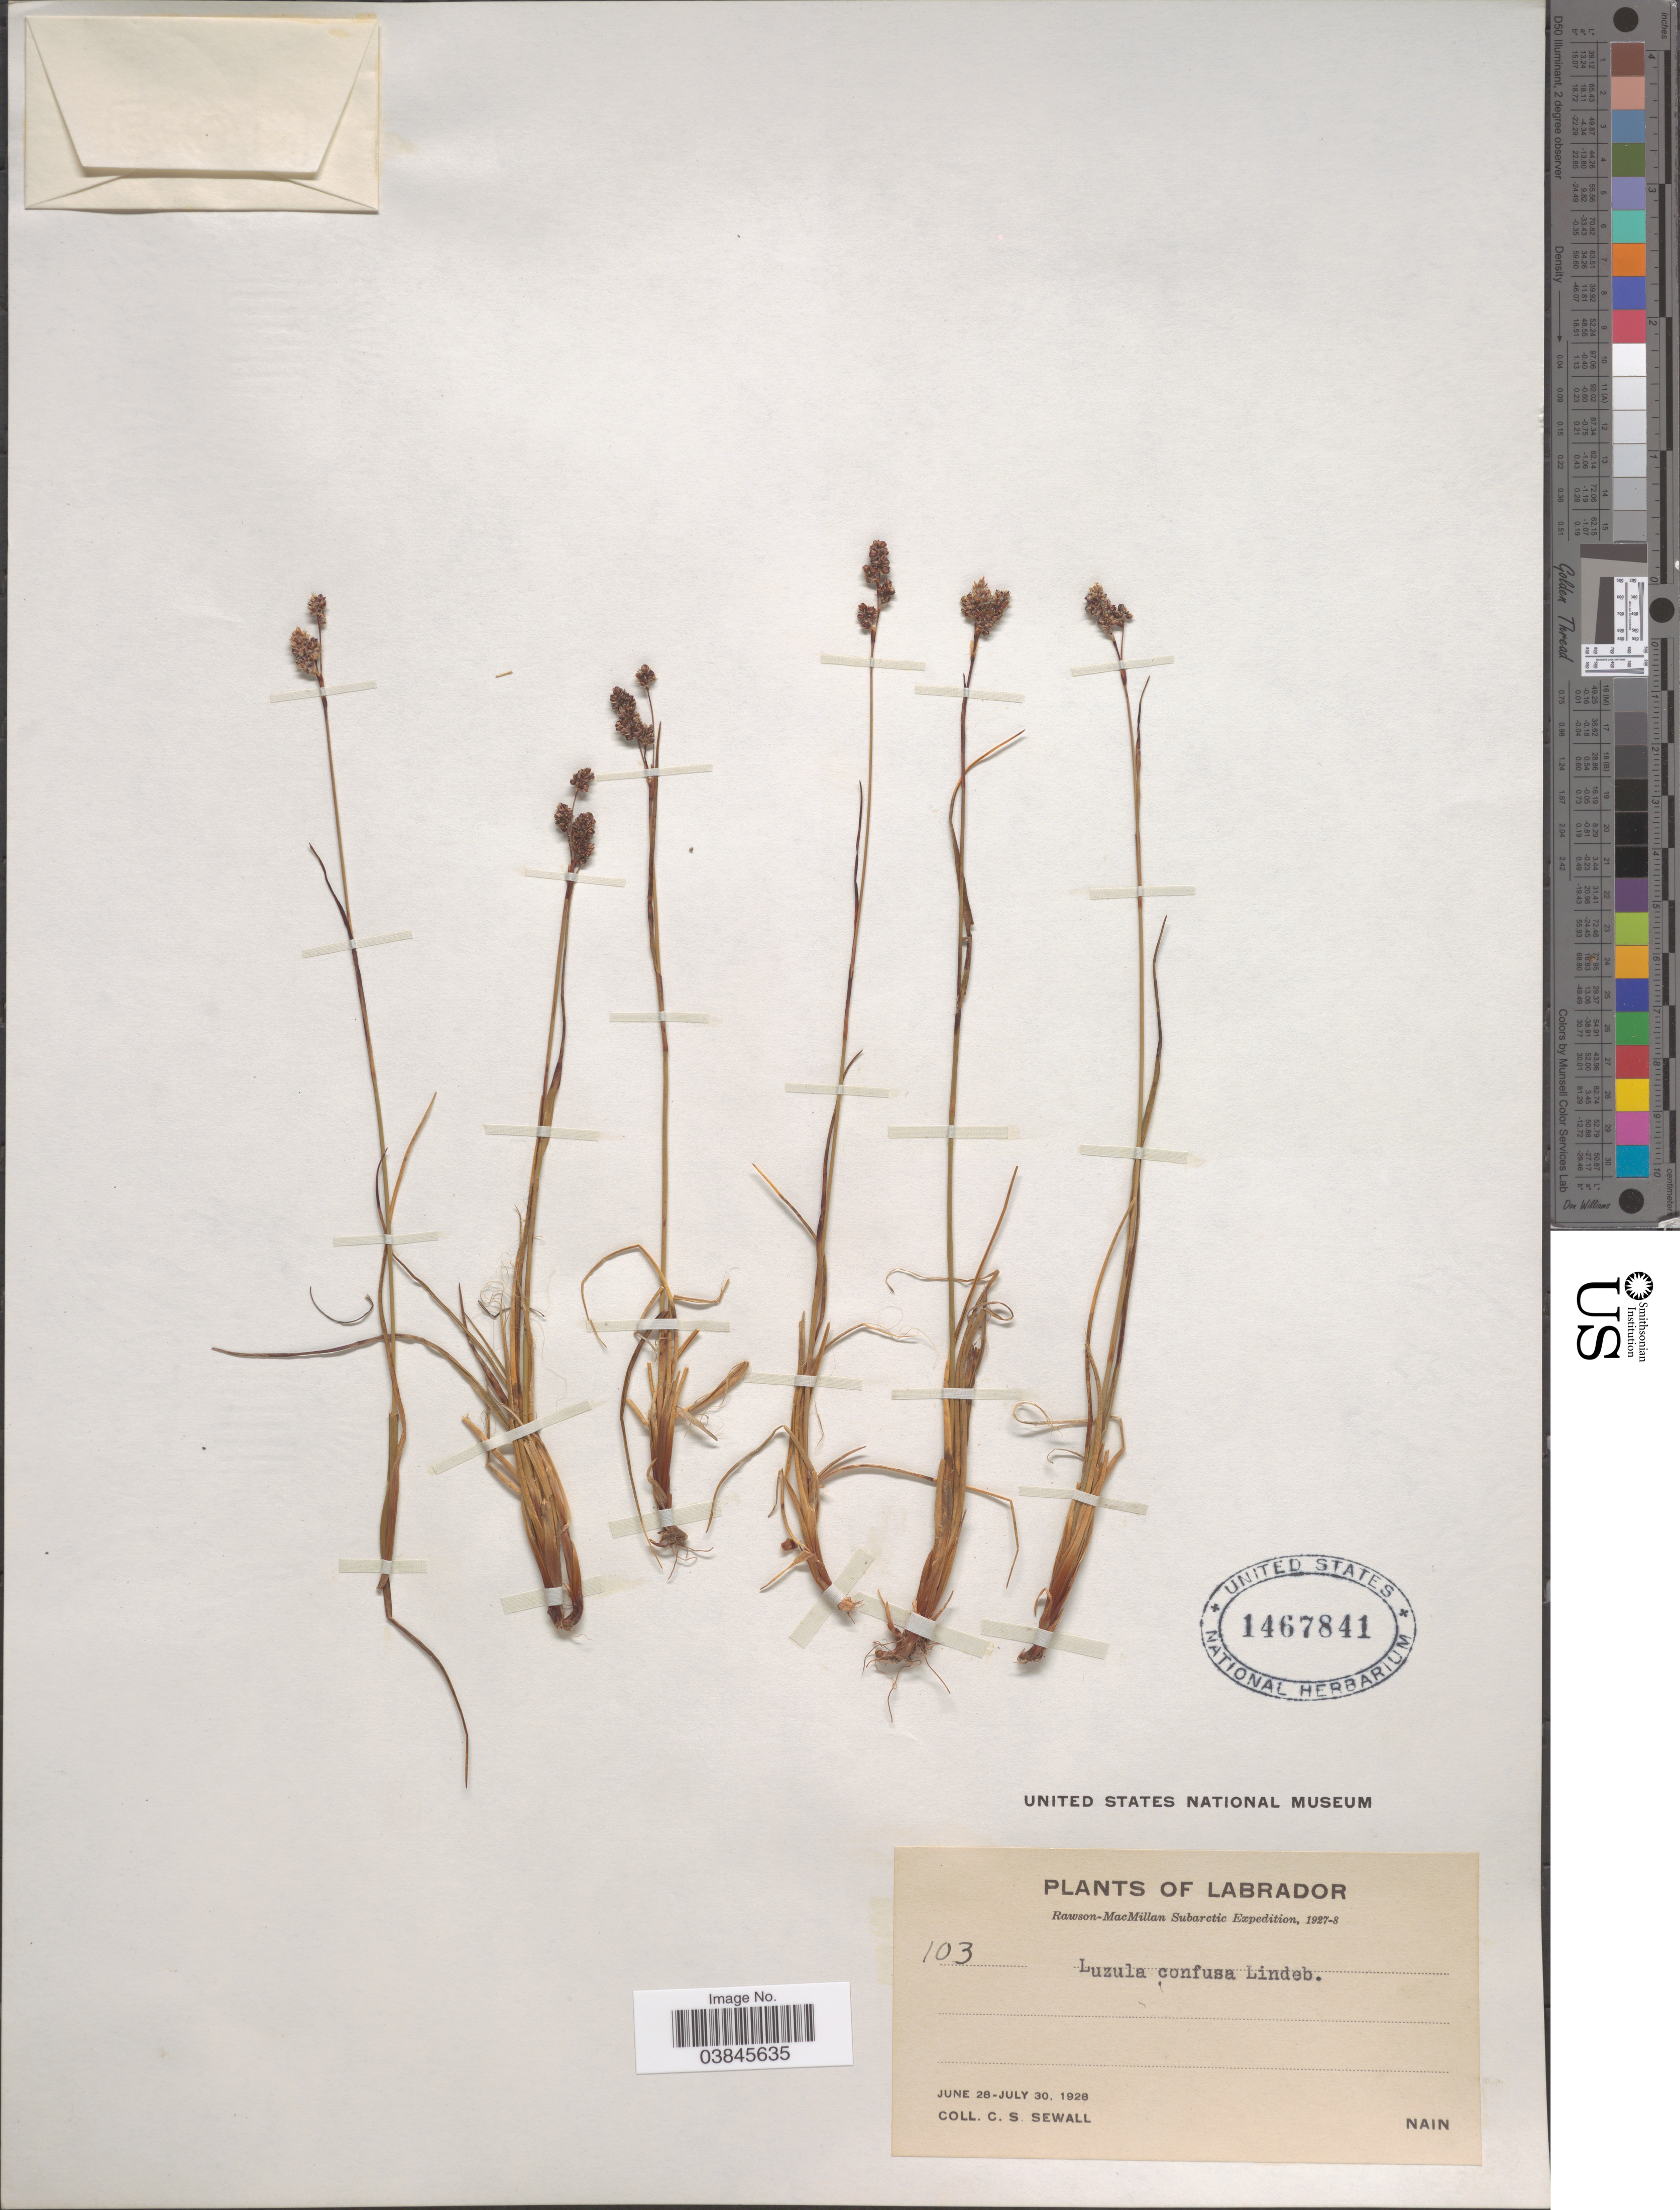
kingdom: Plantae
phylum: Tracheophyta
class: Liliopsida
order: Poales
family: Juncaceae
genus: Luzula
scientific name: Luzula confusa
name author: Lindeb.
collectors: C. Sewall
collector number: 103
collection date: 1928-06-28/1928-07-30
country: Canada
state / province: Newfoundland and Labrador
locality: Labrador. Nain.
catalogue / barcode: US 1467841